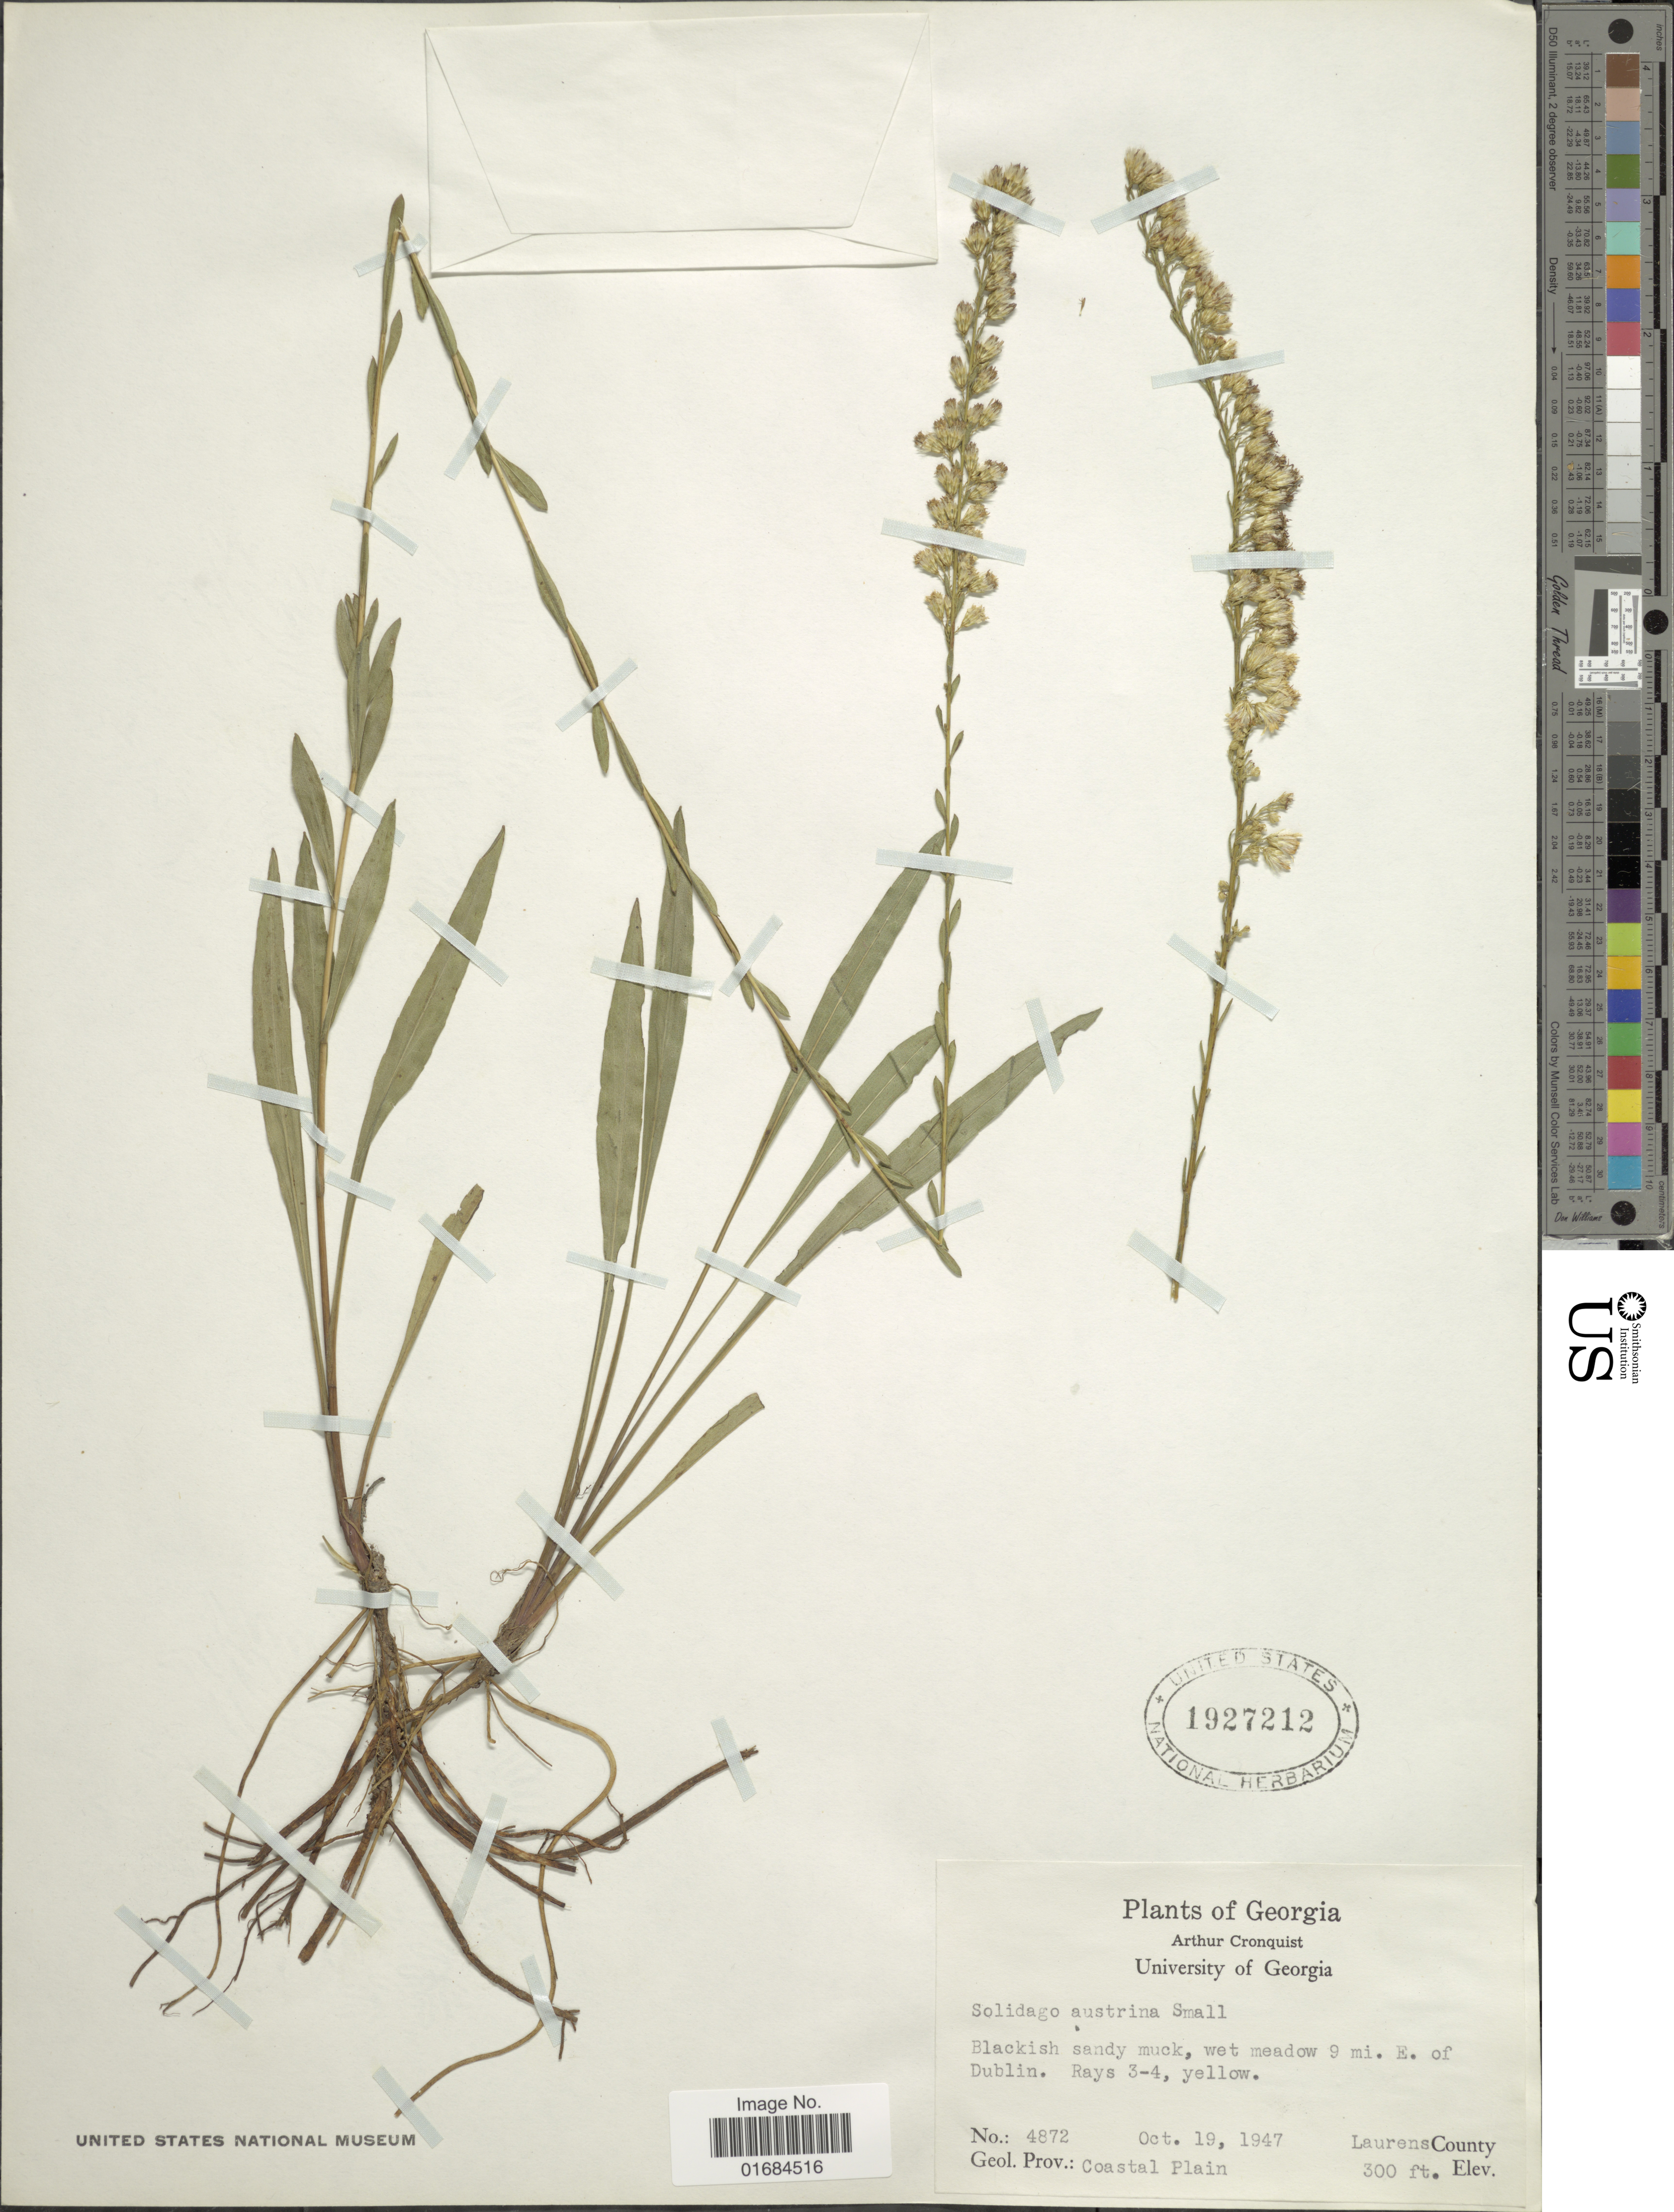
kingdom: Plantae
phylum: Tracheophyta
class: Magnoliopsida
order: Asterales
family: Asteraceae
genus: Solidago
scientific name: Solidago austrina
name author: Small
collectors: A. J. Cronquist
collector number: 4872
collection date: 1947-10-19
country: United States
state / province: Georgia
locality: Blackish sandy muck, wet meadow 9 mi E. of Dublin, Laurens County, Geol Prov. Coastal plain.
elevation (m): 91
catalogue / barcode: US 1927212